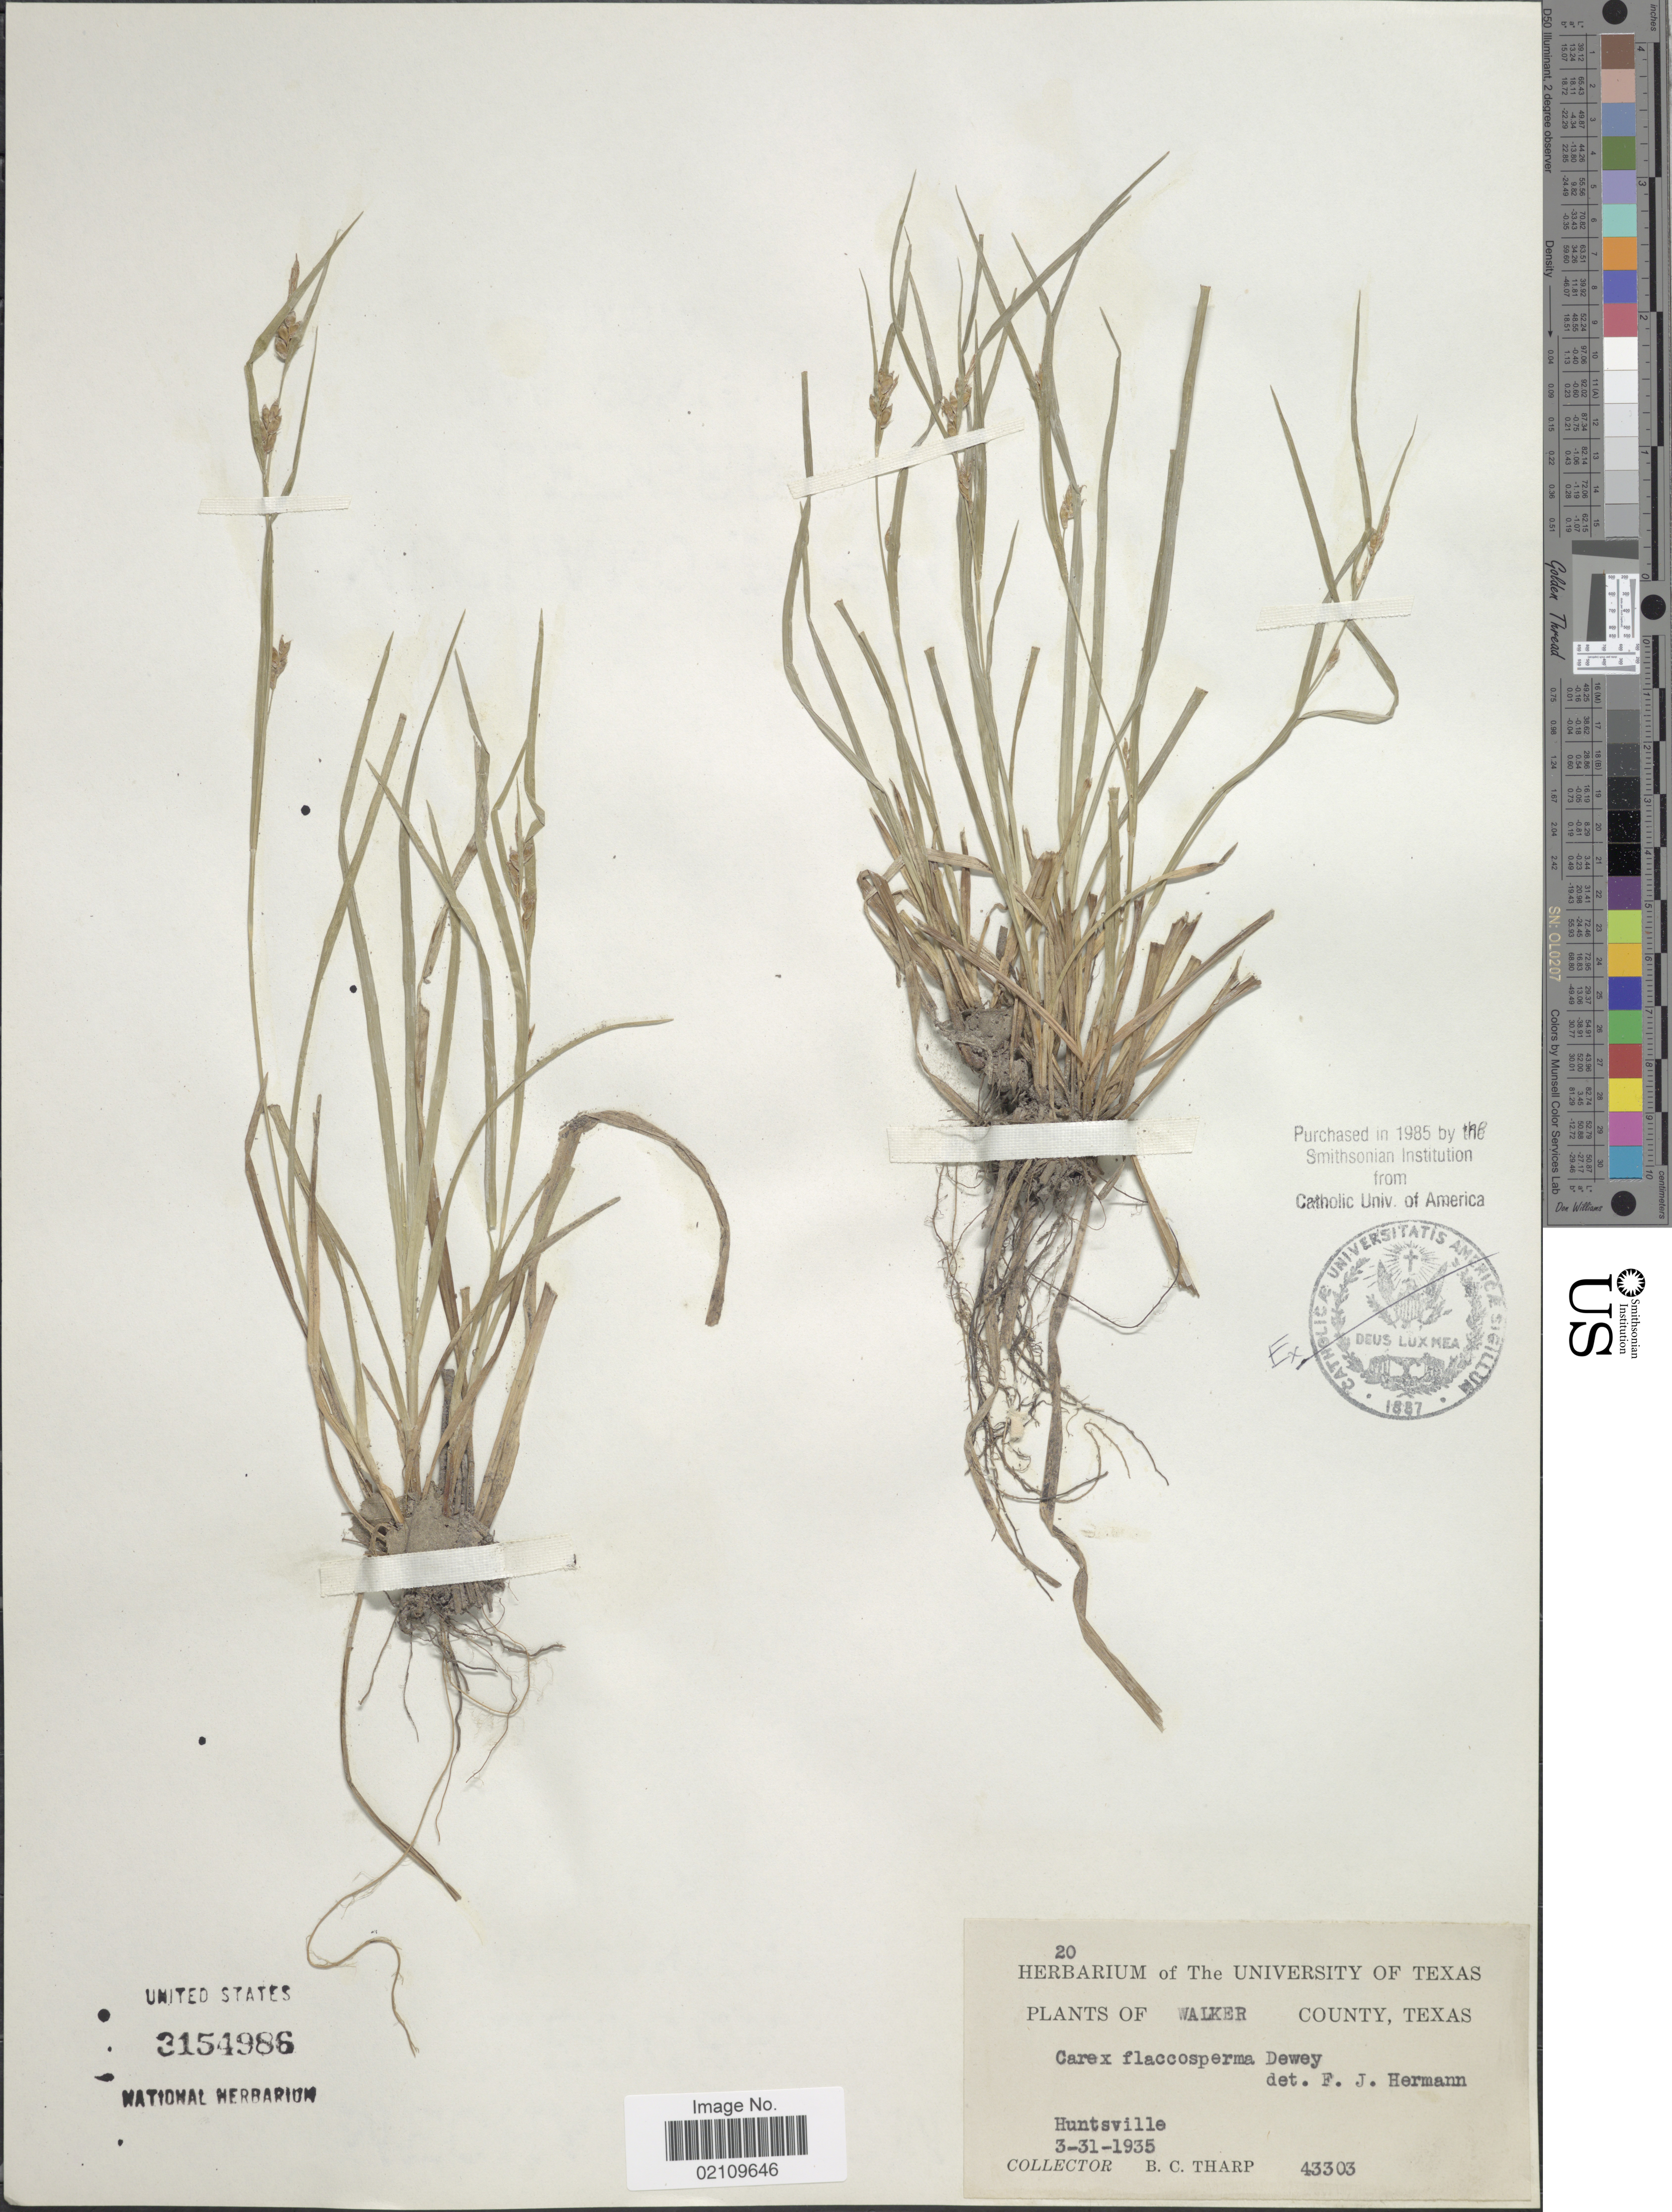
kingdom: Plantae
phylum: Tracheophyta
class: Liliopsida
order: Poales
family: Cyperaceae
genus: Carex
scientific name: Carex flaccosperma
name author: Dewey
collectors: B. C. Tharp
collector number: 43303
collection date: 1935-03-31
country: United States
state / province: Texas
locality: Walker County, Huntsville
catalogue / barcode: US 3154986